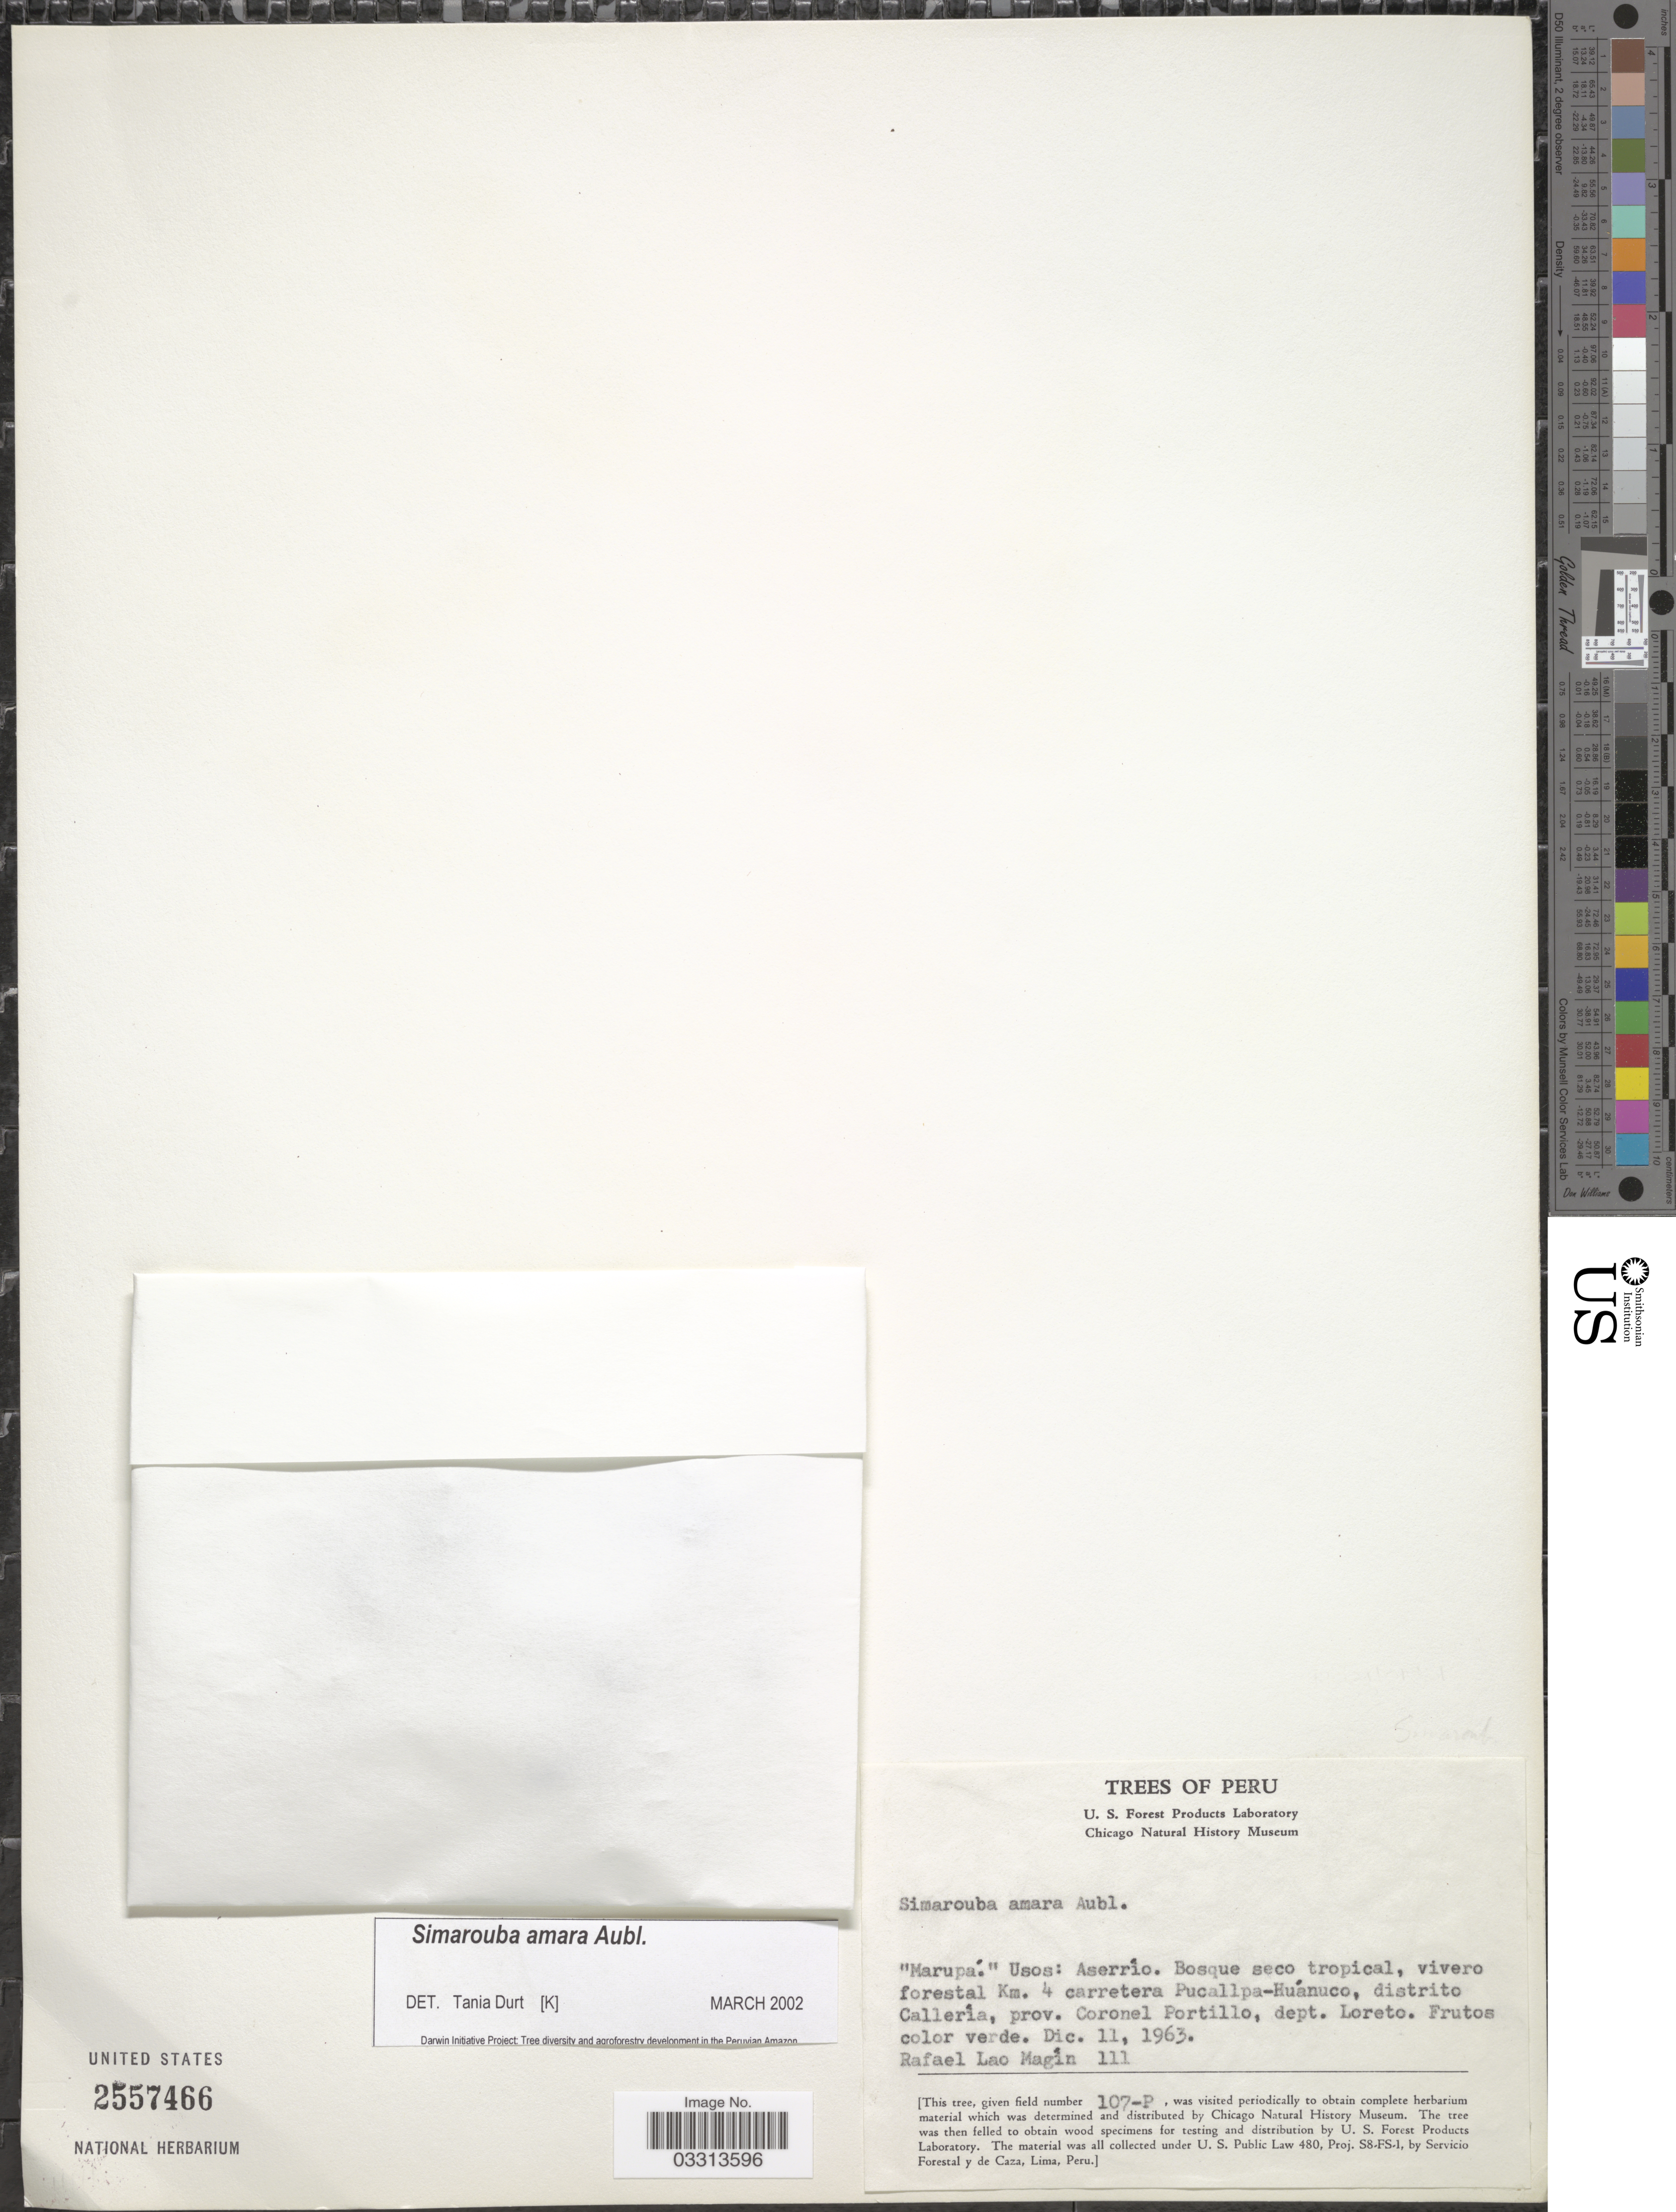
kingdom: Plantae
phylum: Tracheophyta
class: Magnoliopsida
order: Sapindales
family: Simaroubaceae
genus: Simarouba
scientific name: Simarouba amara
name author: Aubl.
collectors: R. L. Magin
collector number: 111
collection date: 1963-12-11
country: Peru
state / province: Loreto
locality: Bosque seco tropical, vivero forestal Km. 4 carretera Pucallpa-Huánuco, distrito Callería, prov. Coronel Portillo, dept. Loreto.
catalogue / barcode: US 2557466